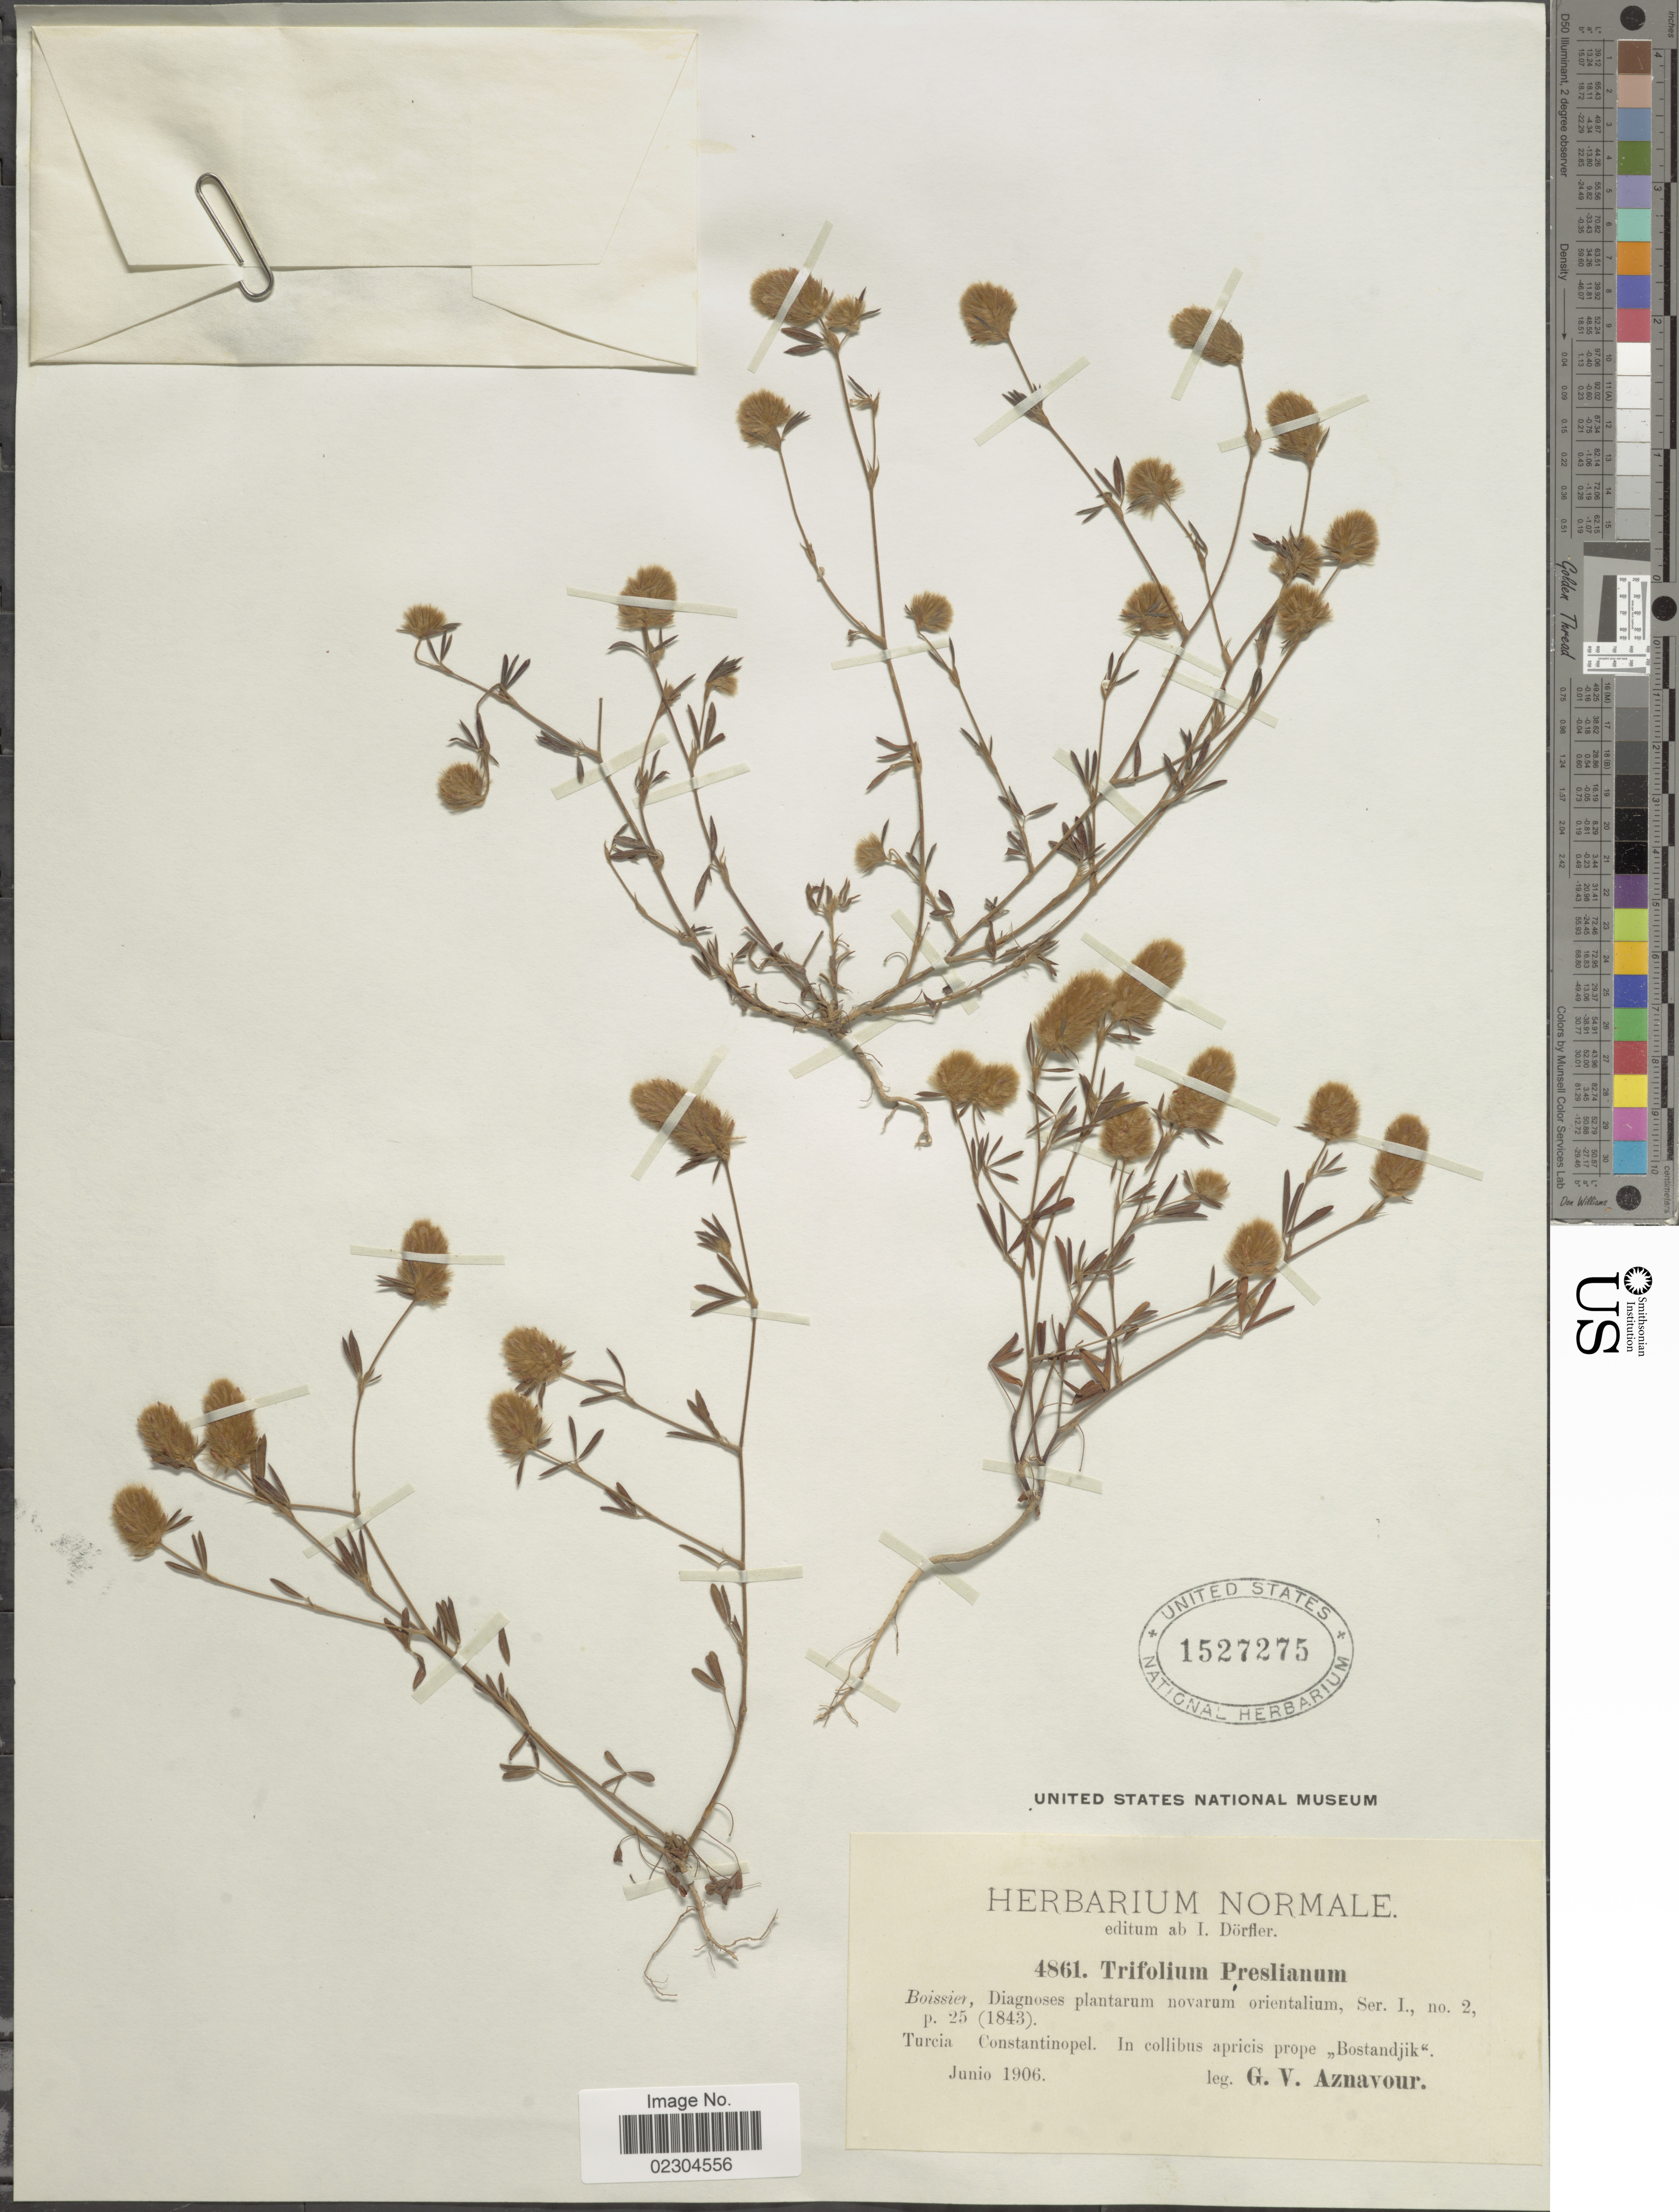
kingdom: Plantae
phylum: Tracheophyta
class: Magnoliopsida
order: Fabales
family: Fabaceae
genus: Trifolium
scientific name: Trifolium preslianum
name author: Boiss.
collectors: G. V. Aznavour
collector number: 4861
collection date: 1906-06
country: Turkey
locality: Turcia Costantinopel, In collibus apricis prope, Bostandjik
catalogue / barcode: US 1527275